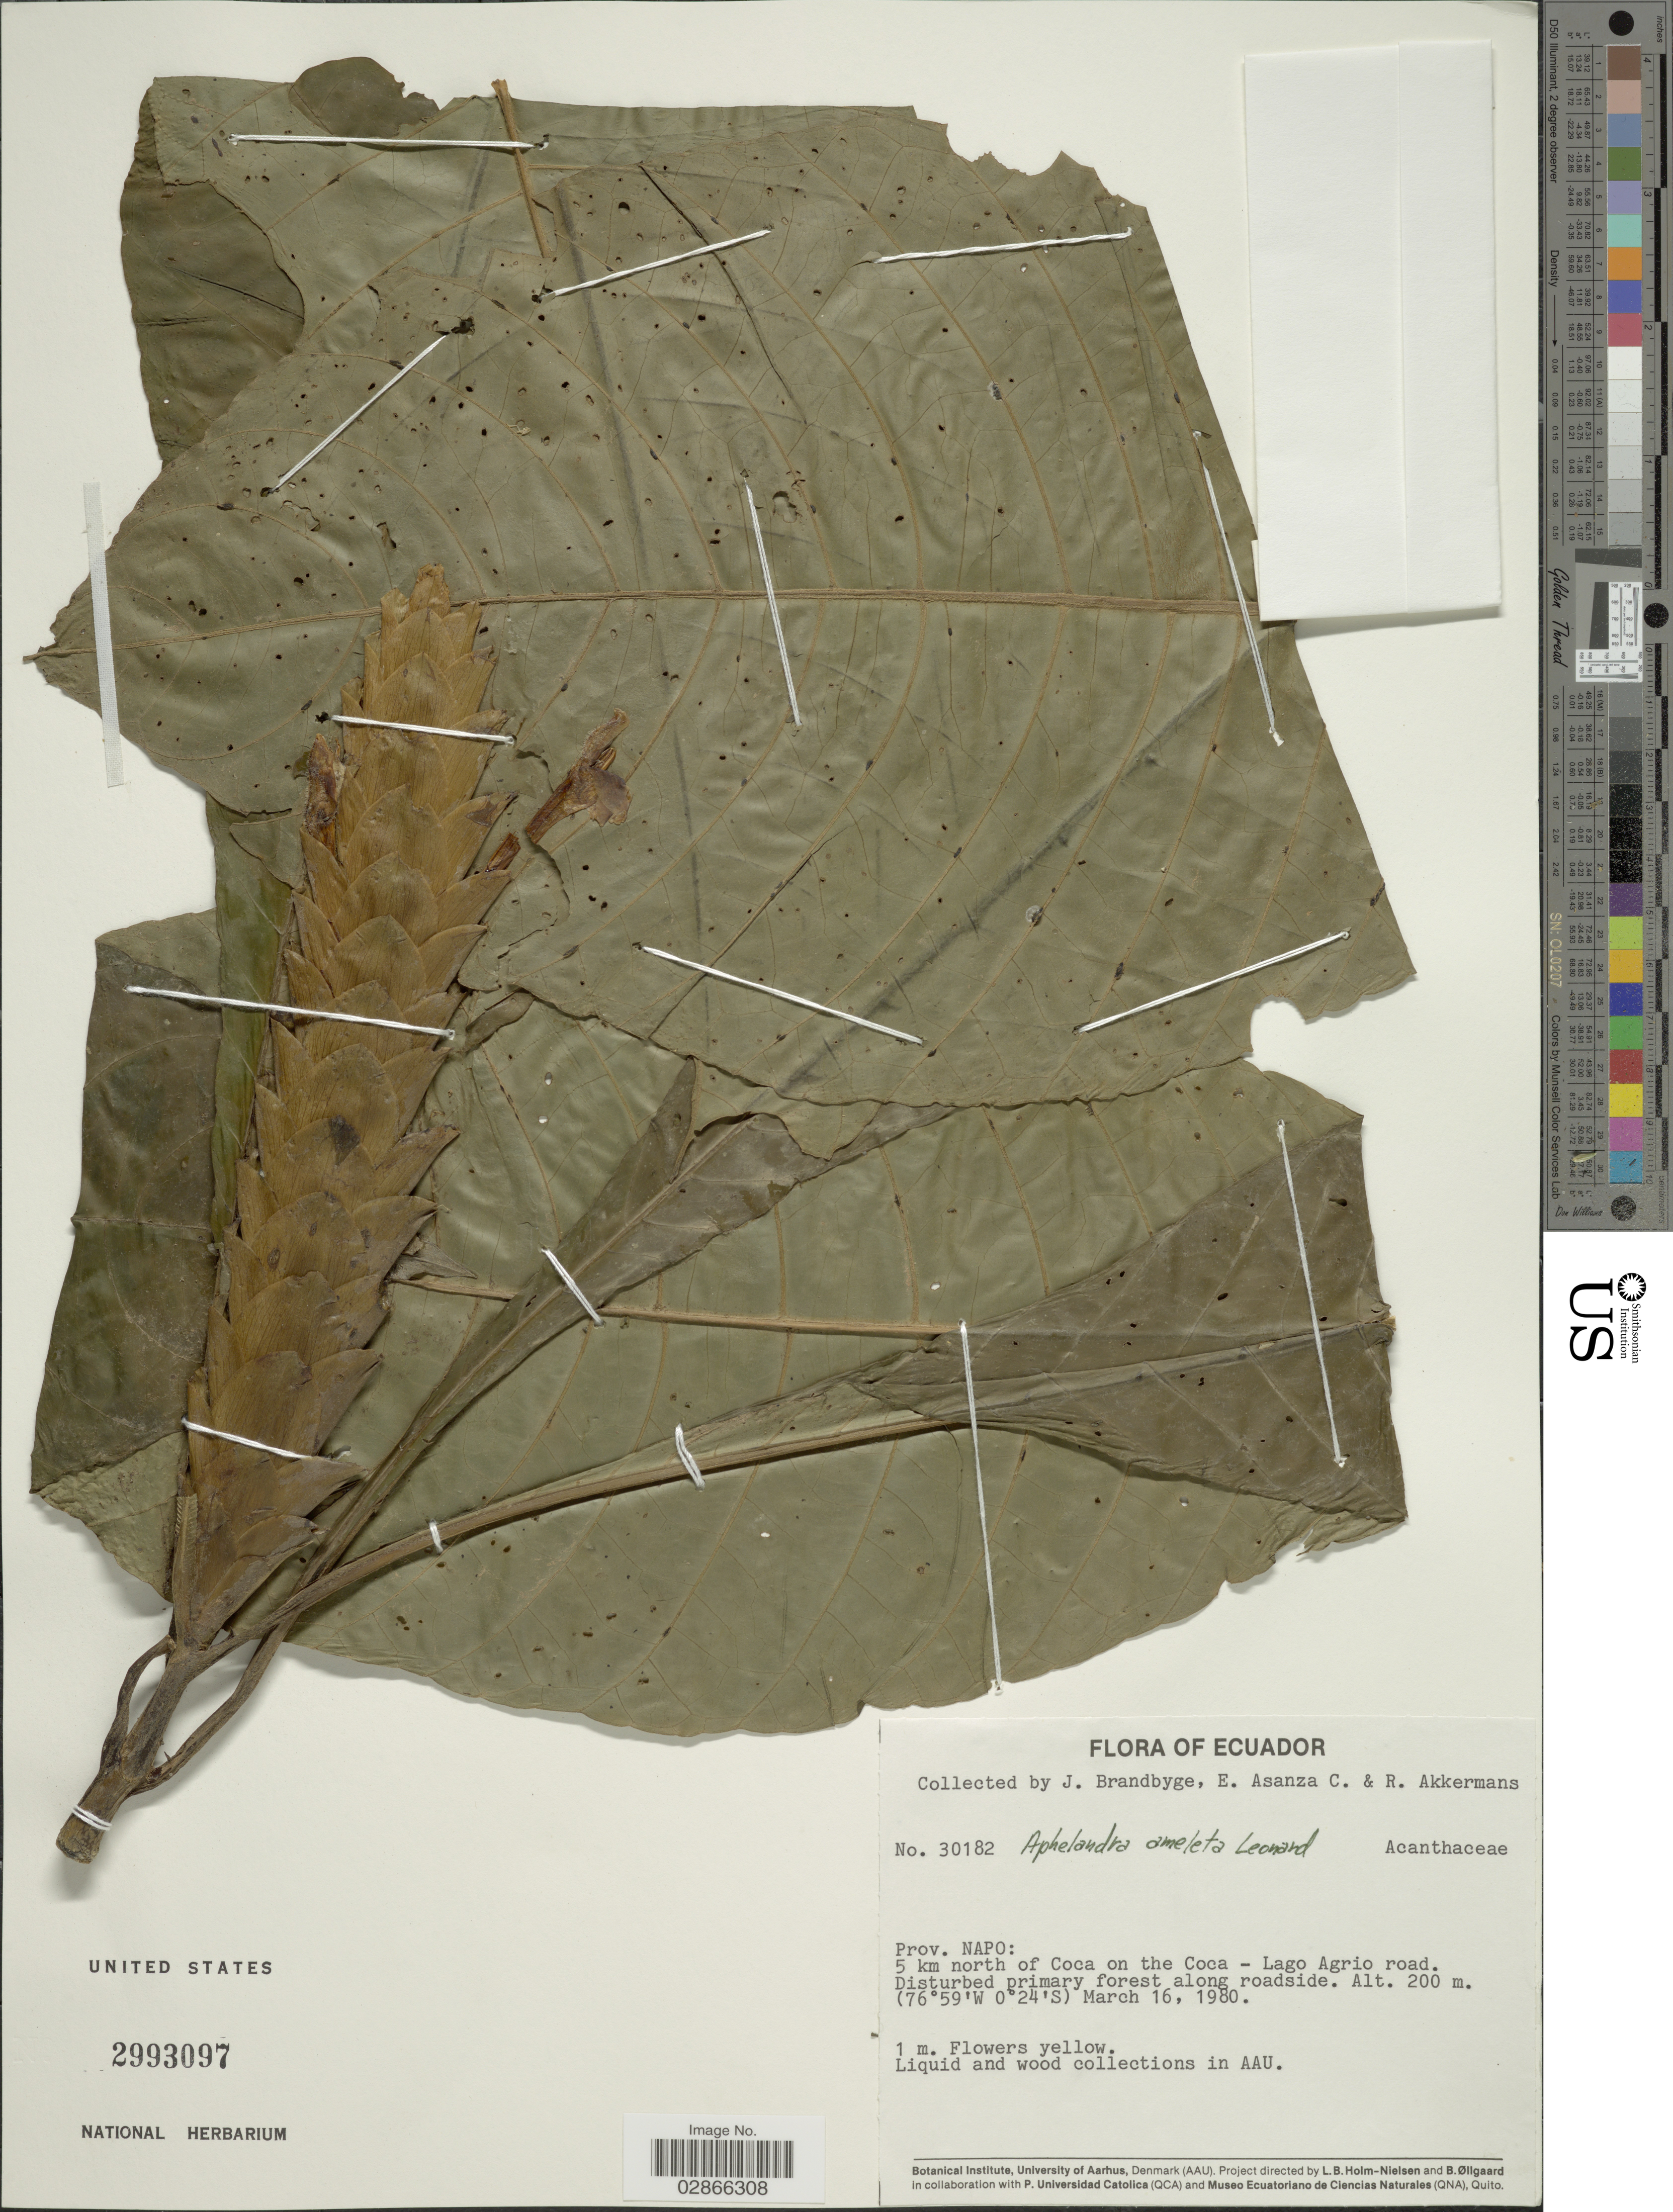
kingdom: Plantae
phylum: Tracheophyta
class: Magnoliopsida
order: Lamiales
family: Acanthaceae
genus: Aphelandra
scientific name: Aphelandra ameleta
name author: Leonard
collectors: J. Brandbyge, E. Asanza C. & R. W. A. P. Akkermans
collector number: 30182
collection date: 1980-03-16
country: Ecuador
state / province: Napo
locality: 5 km north of Coca on the Coca - Lago Agrio road.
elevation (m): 200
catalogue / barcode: US 2993097